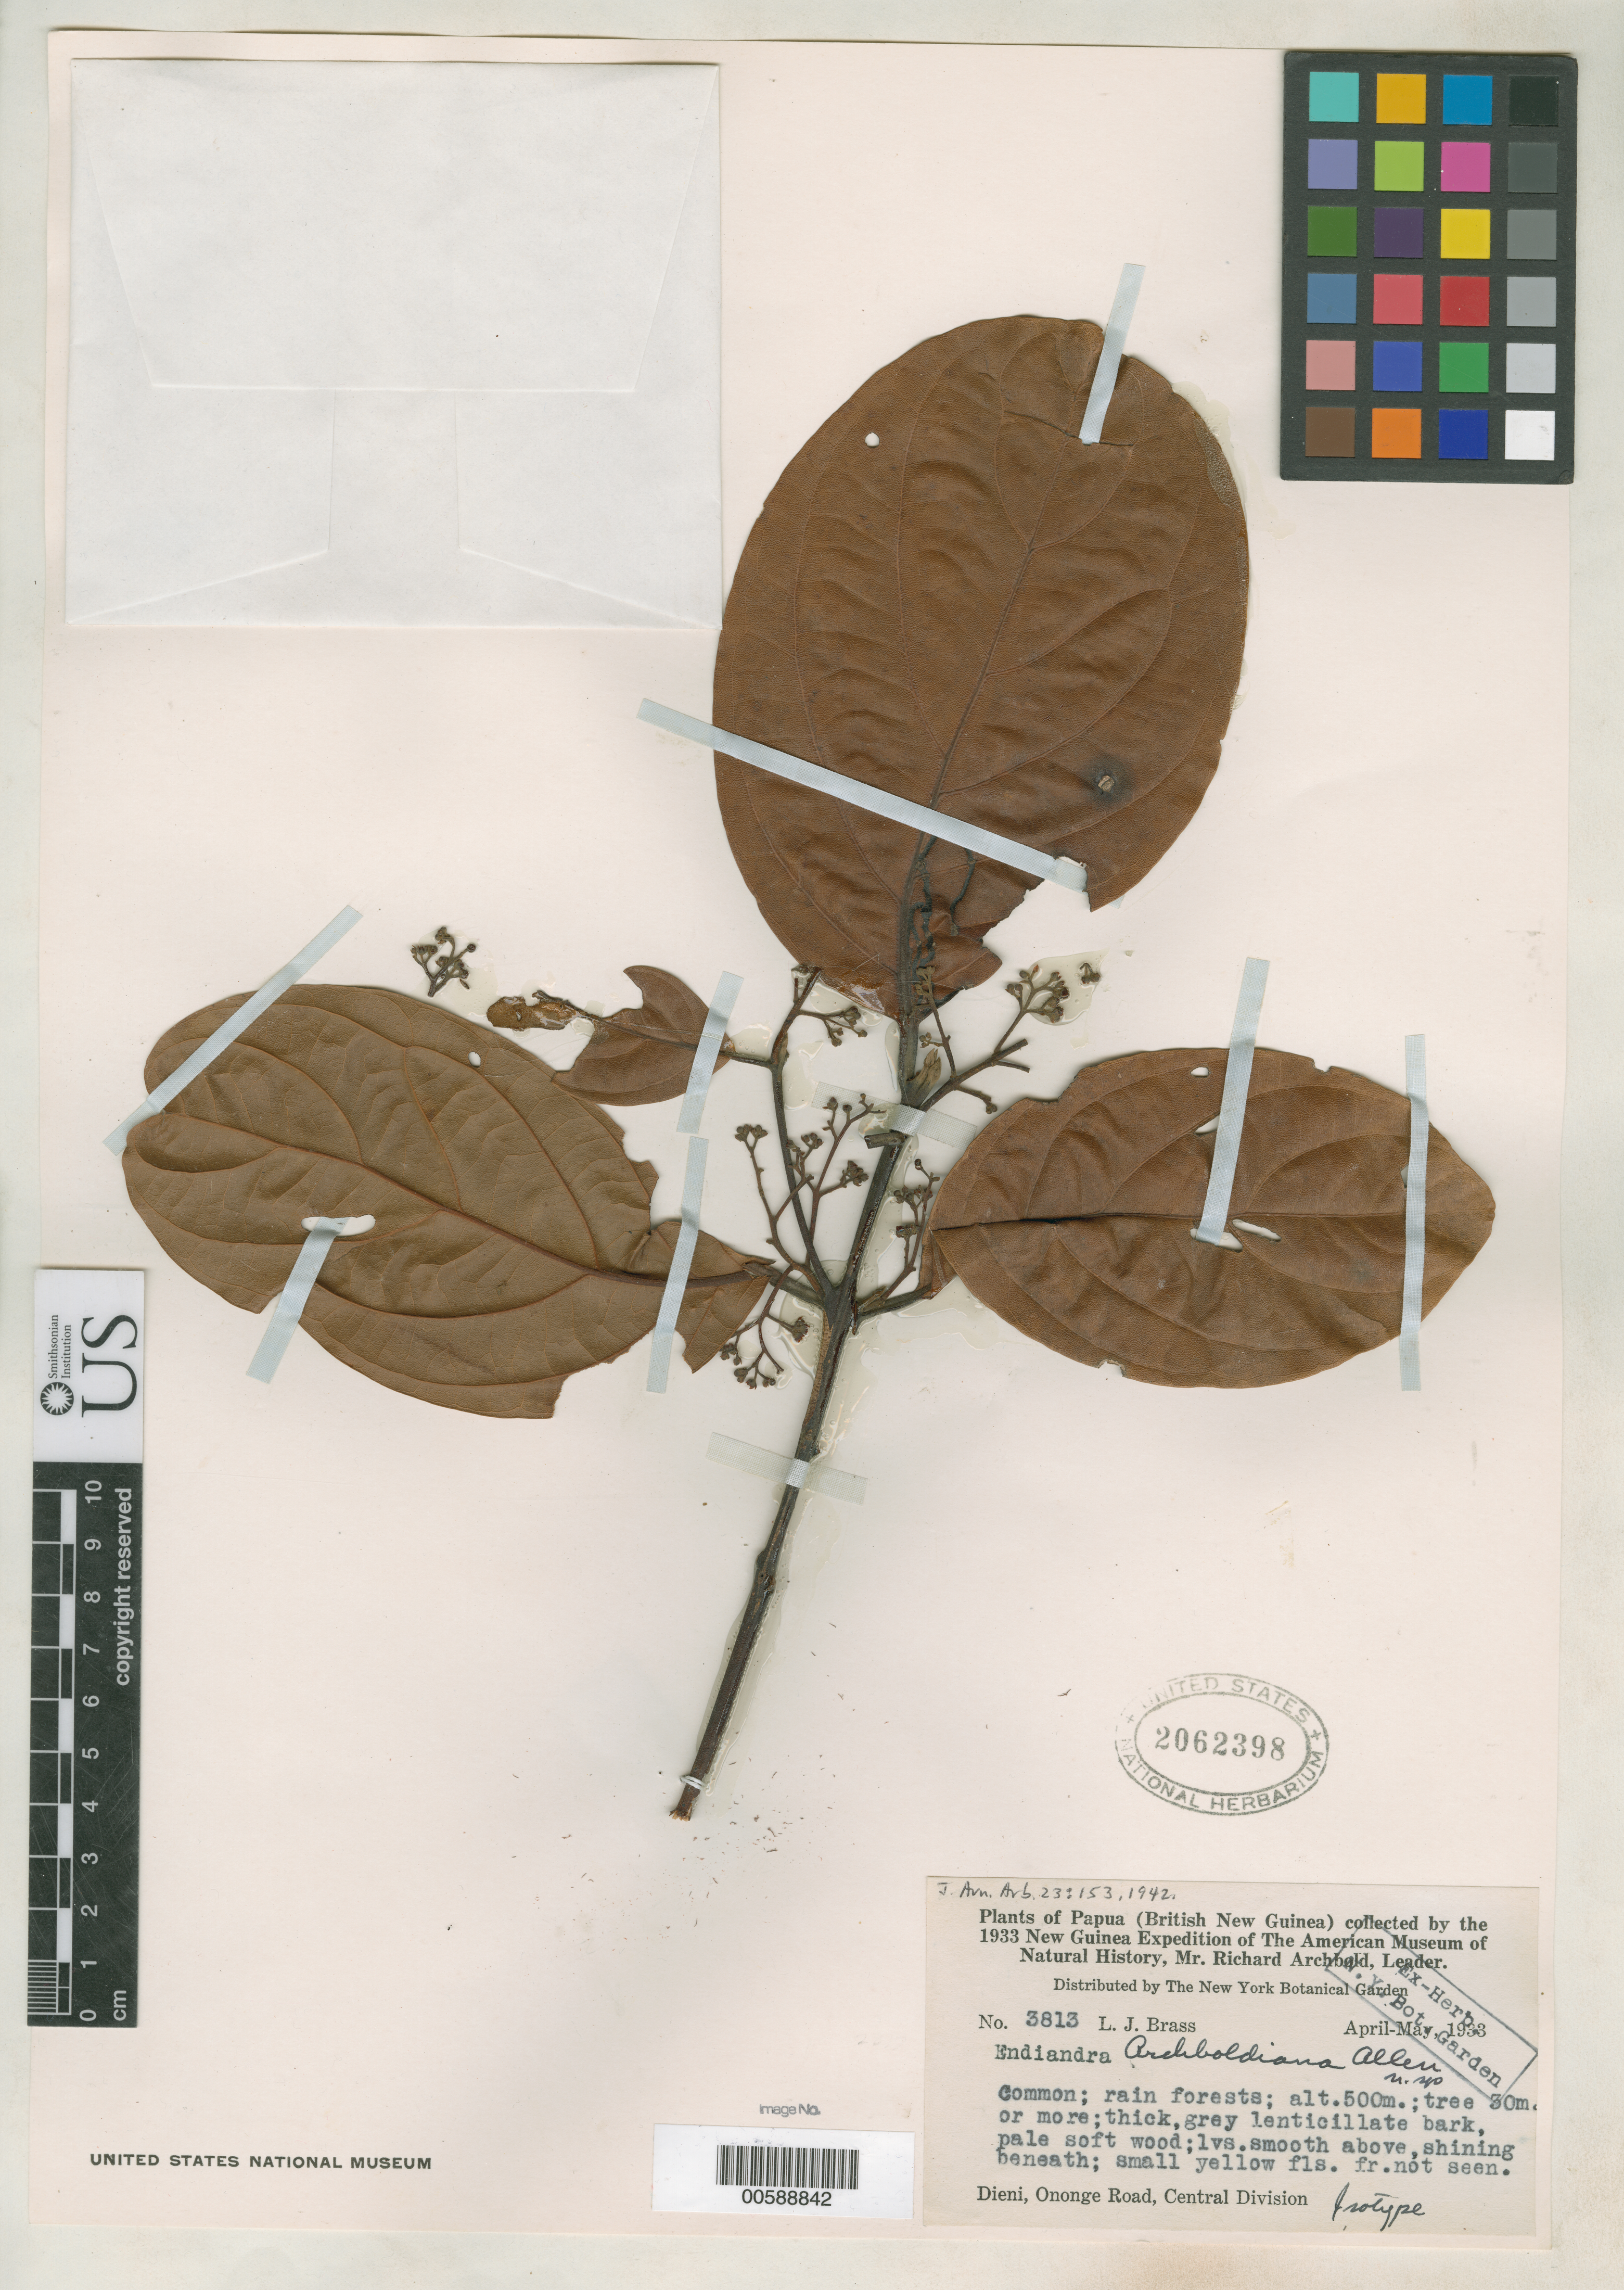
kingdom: Plantae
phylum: Tracheophyta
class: Magnoliopsida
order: Laurales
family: Lauraceae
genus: Endiandra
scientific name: Endiandra archboldiana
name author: C.K. Allen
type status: Isotype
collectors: L. J. Brass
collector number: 3813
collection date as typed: Apr 1933 to -- May 1933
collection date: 1933-04/1933-05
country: Papua New Guinea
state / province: Central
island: New Guinea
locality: Dieni, Ononge Road.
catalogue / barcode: US 2062398